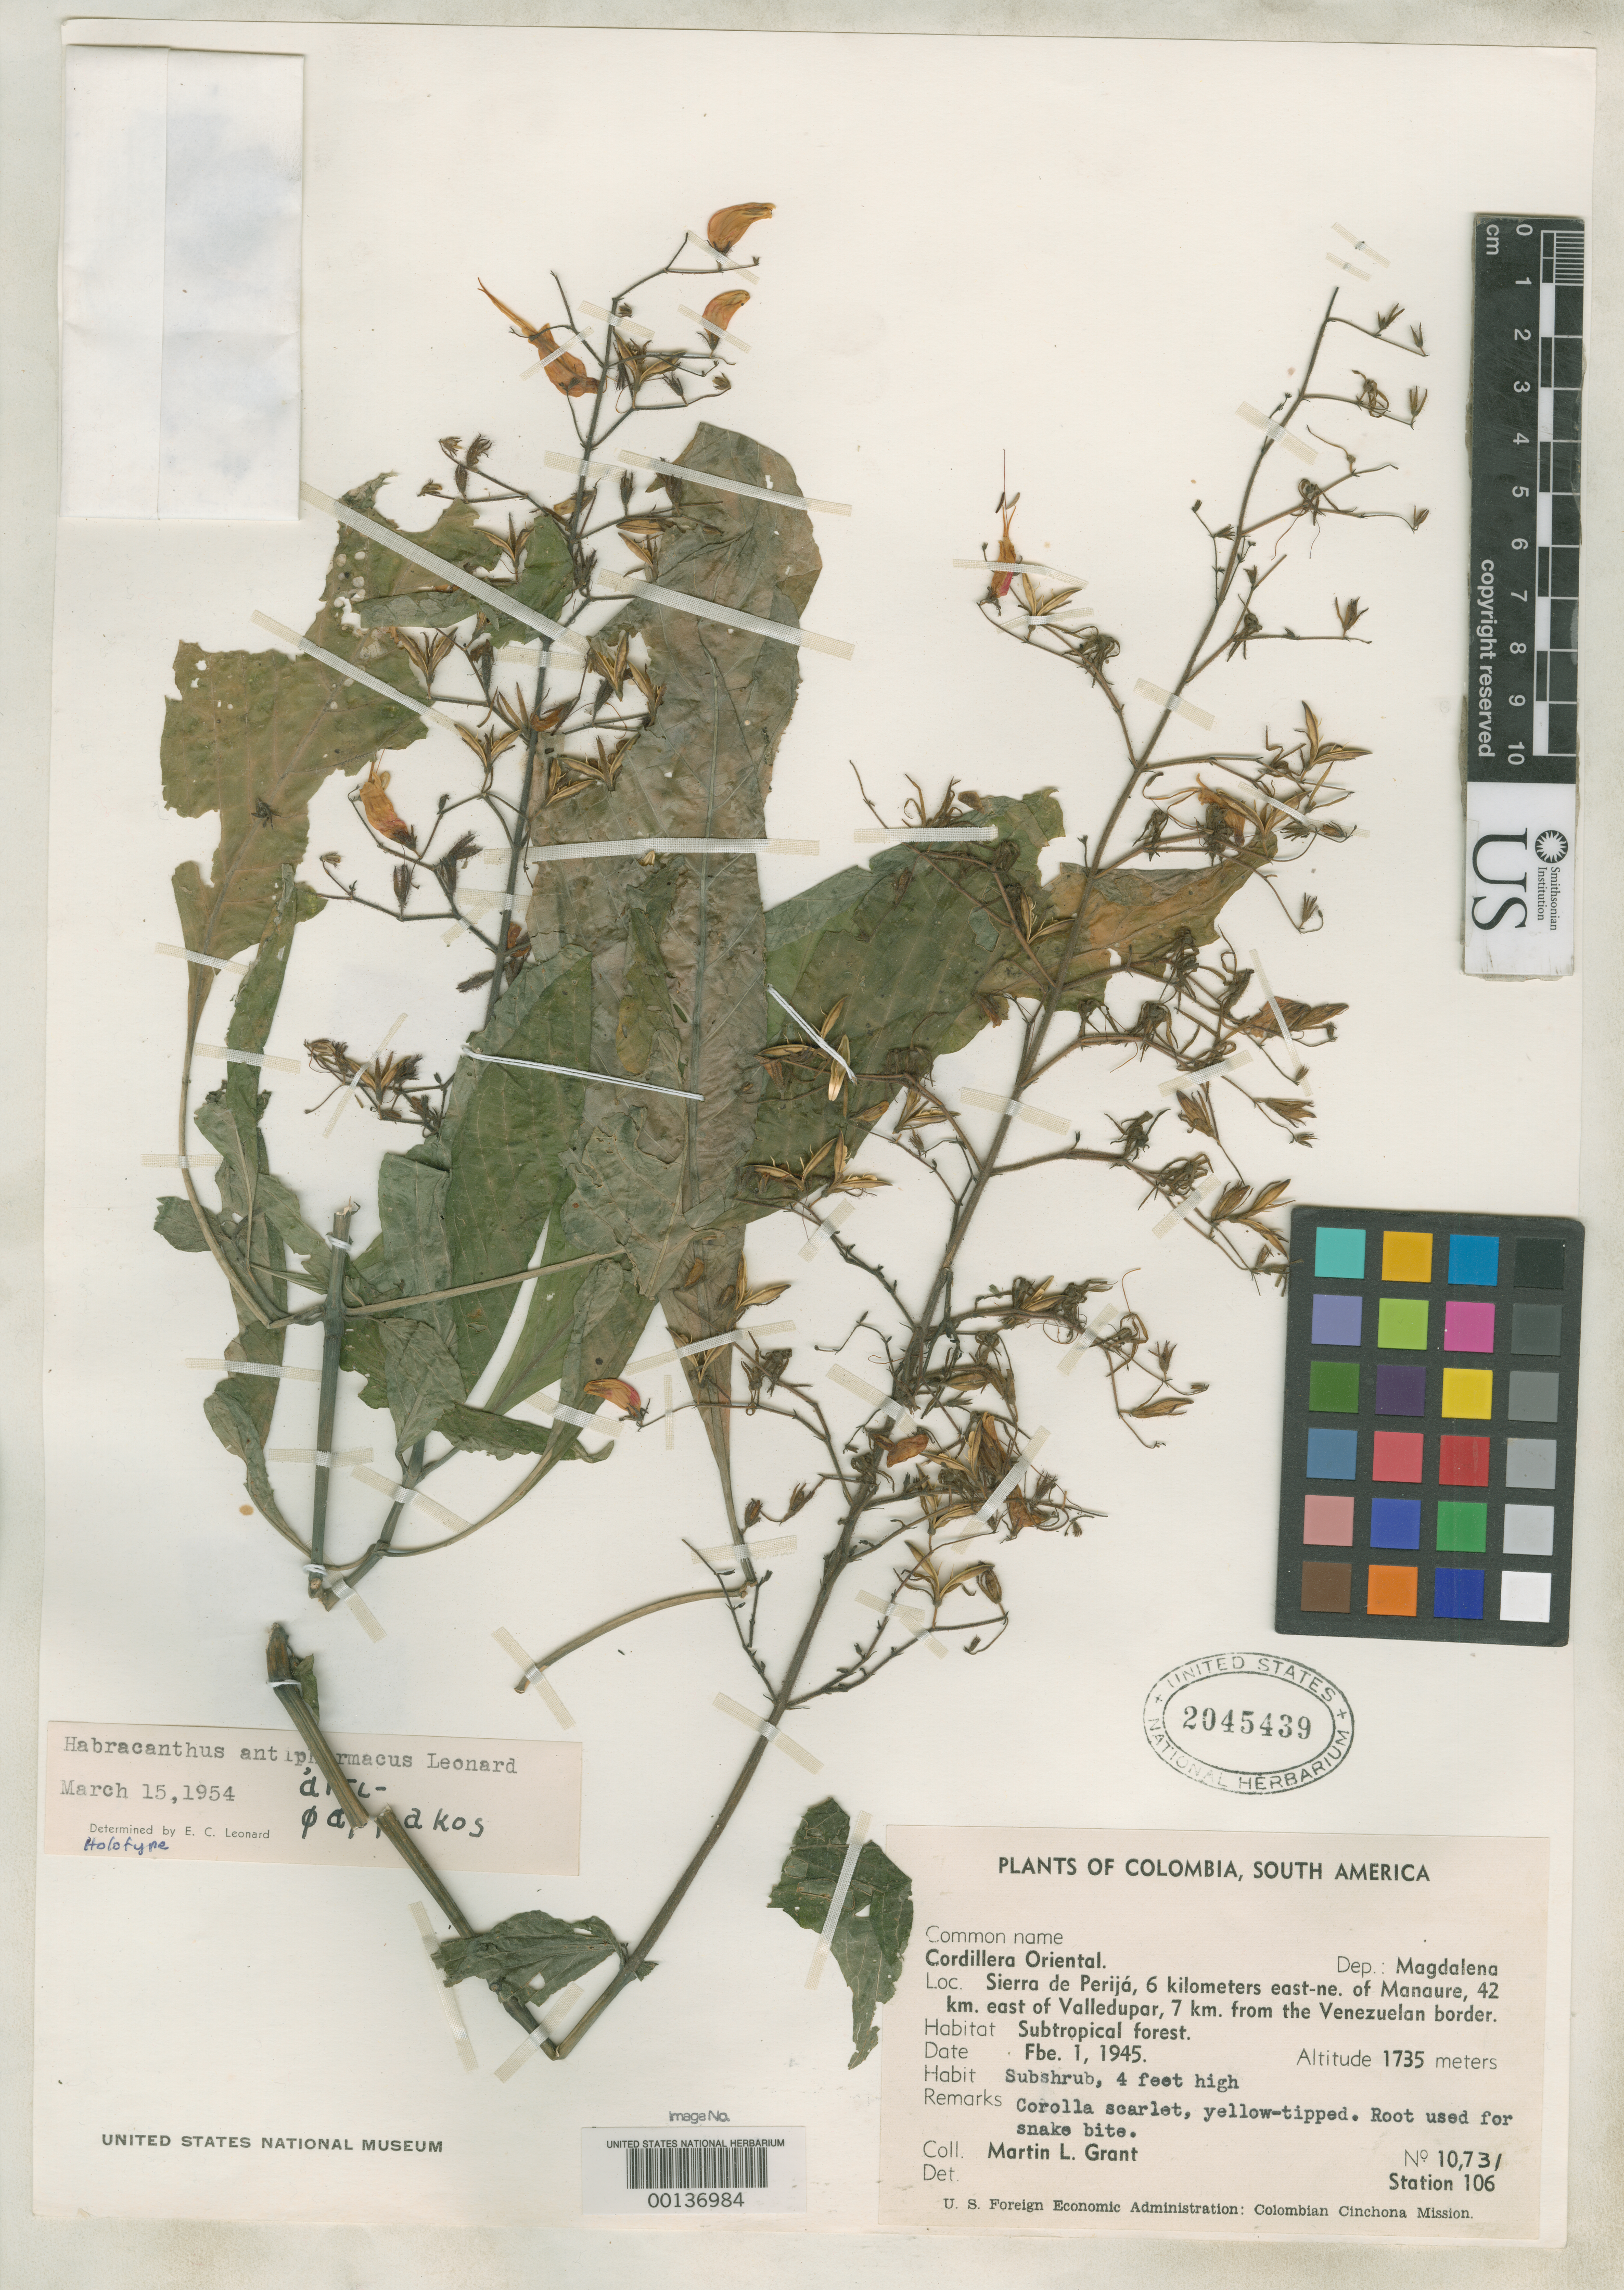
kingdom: Plantae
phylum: Tracheophyta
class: Magnoliopsida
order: Lamiales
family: Acanthaceae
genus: Habracanthus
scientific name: Habracanthus antipharmacus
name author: Leonard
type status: Holotype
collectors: M. L. Grant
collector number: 10731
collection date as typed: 01 Feb 1945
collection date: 1945-02-01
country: Colombia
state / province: Magdalena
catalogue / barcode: US 2045439